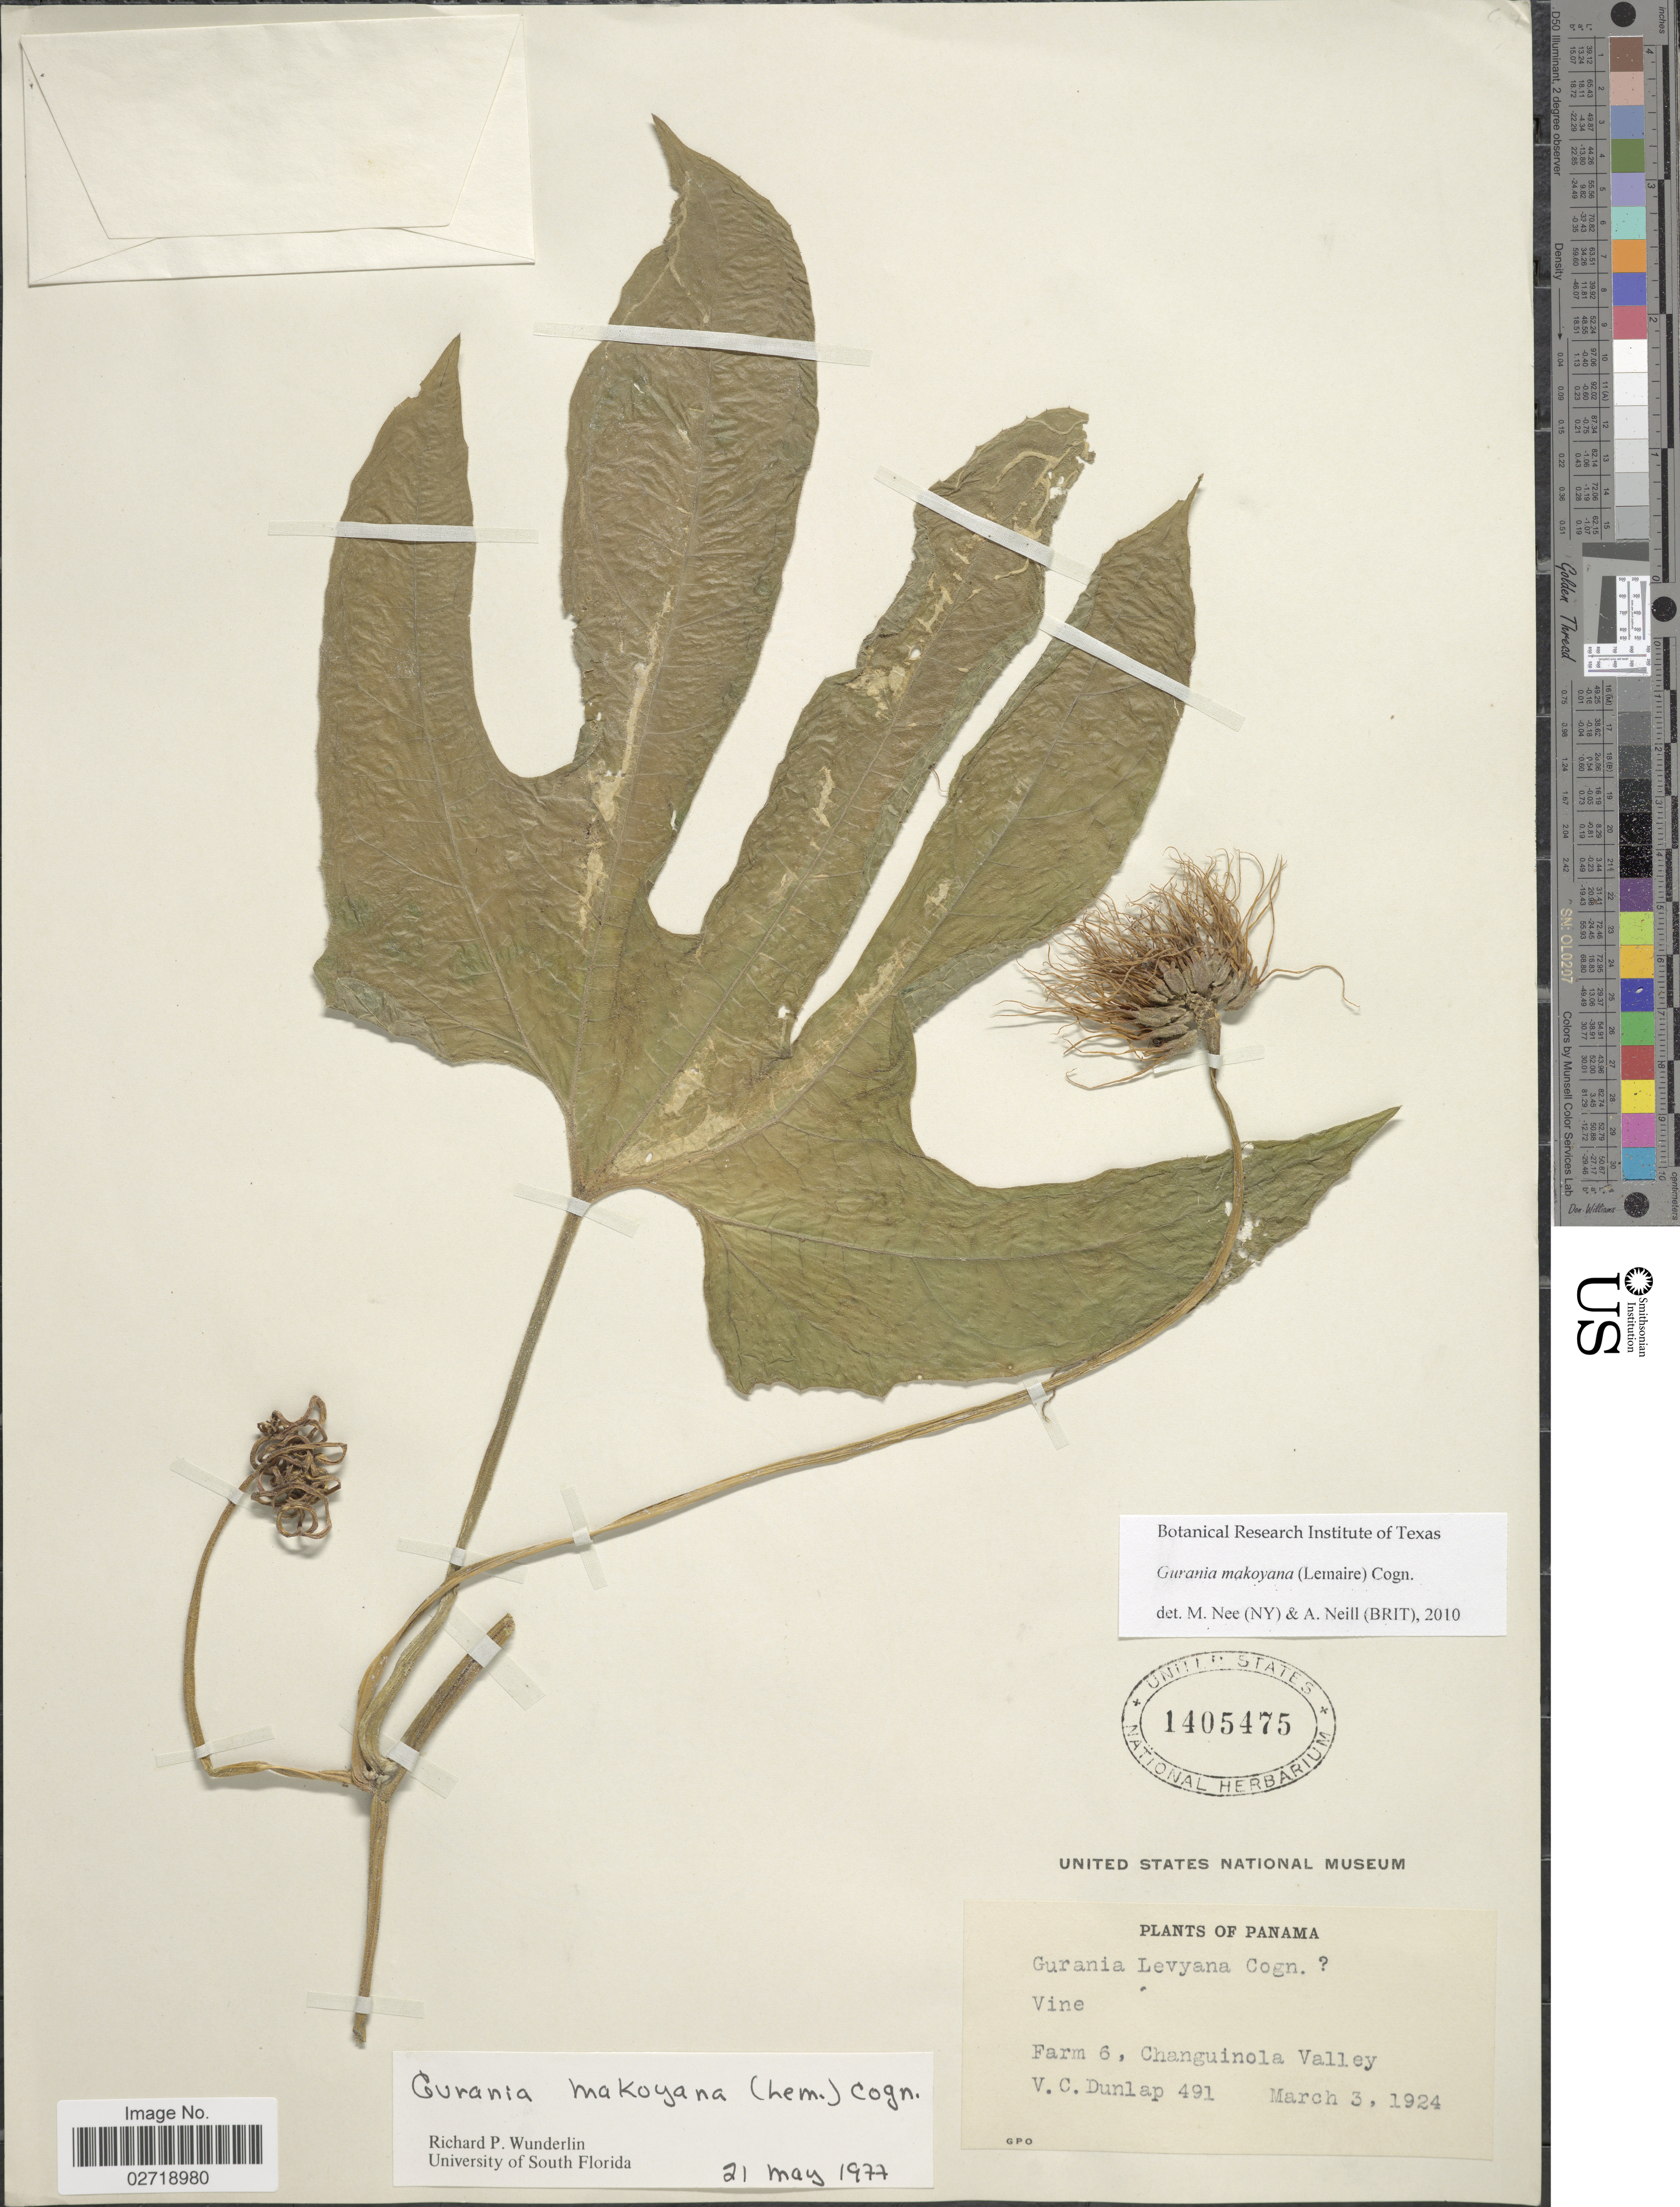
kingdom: Plantae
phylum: Tracheophyta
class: Magnoliopsida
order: Cucurbitales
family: Cucurbitaceae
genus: Gurania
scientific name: Gurania makoyana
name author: (Lem.) Cogn.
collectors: V. C. Dunlap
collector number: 491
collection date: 1924-03-03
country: Panama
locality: Farm 6, Changuinola Valley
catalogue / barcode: US 1405475